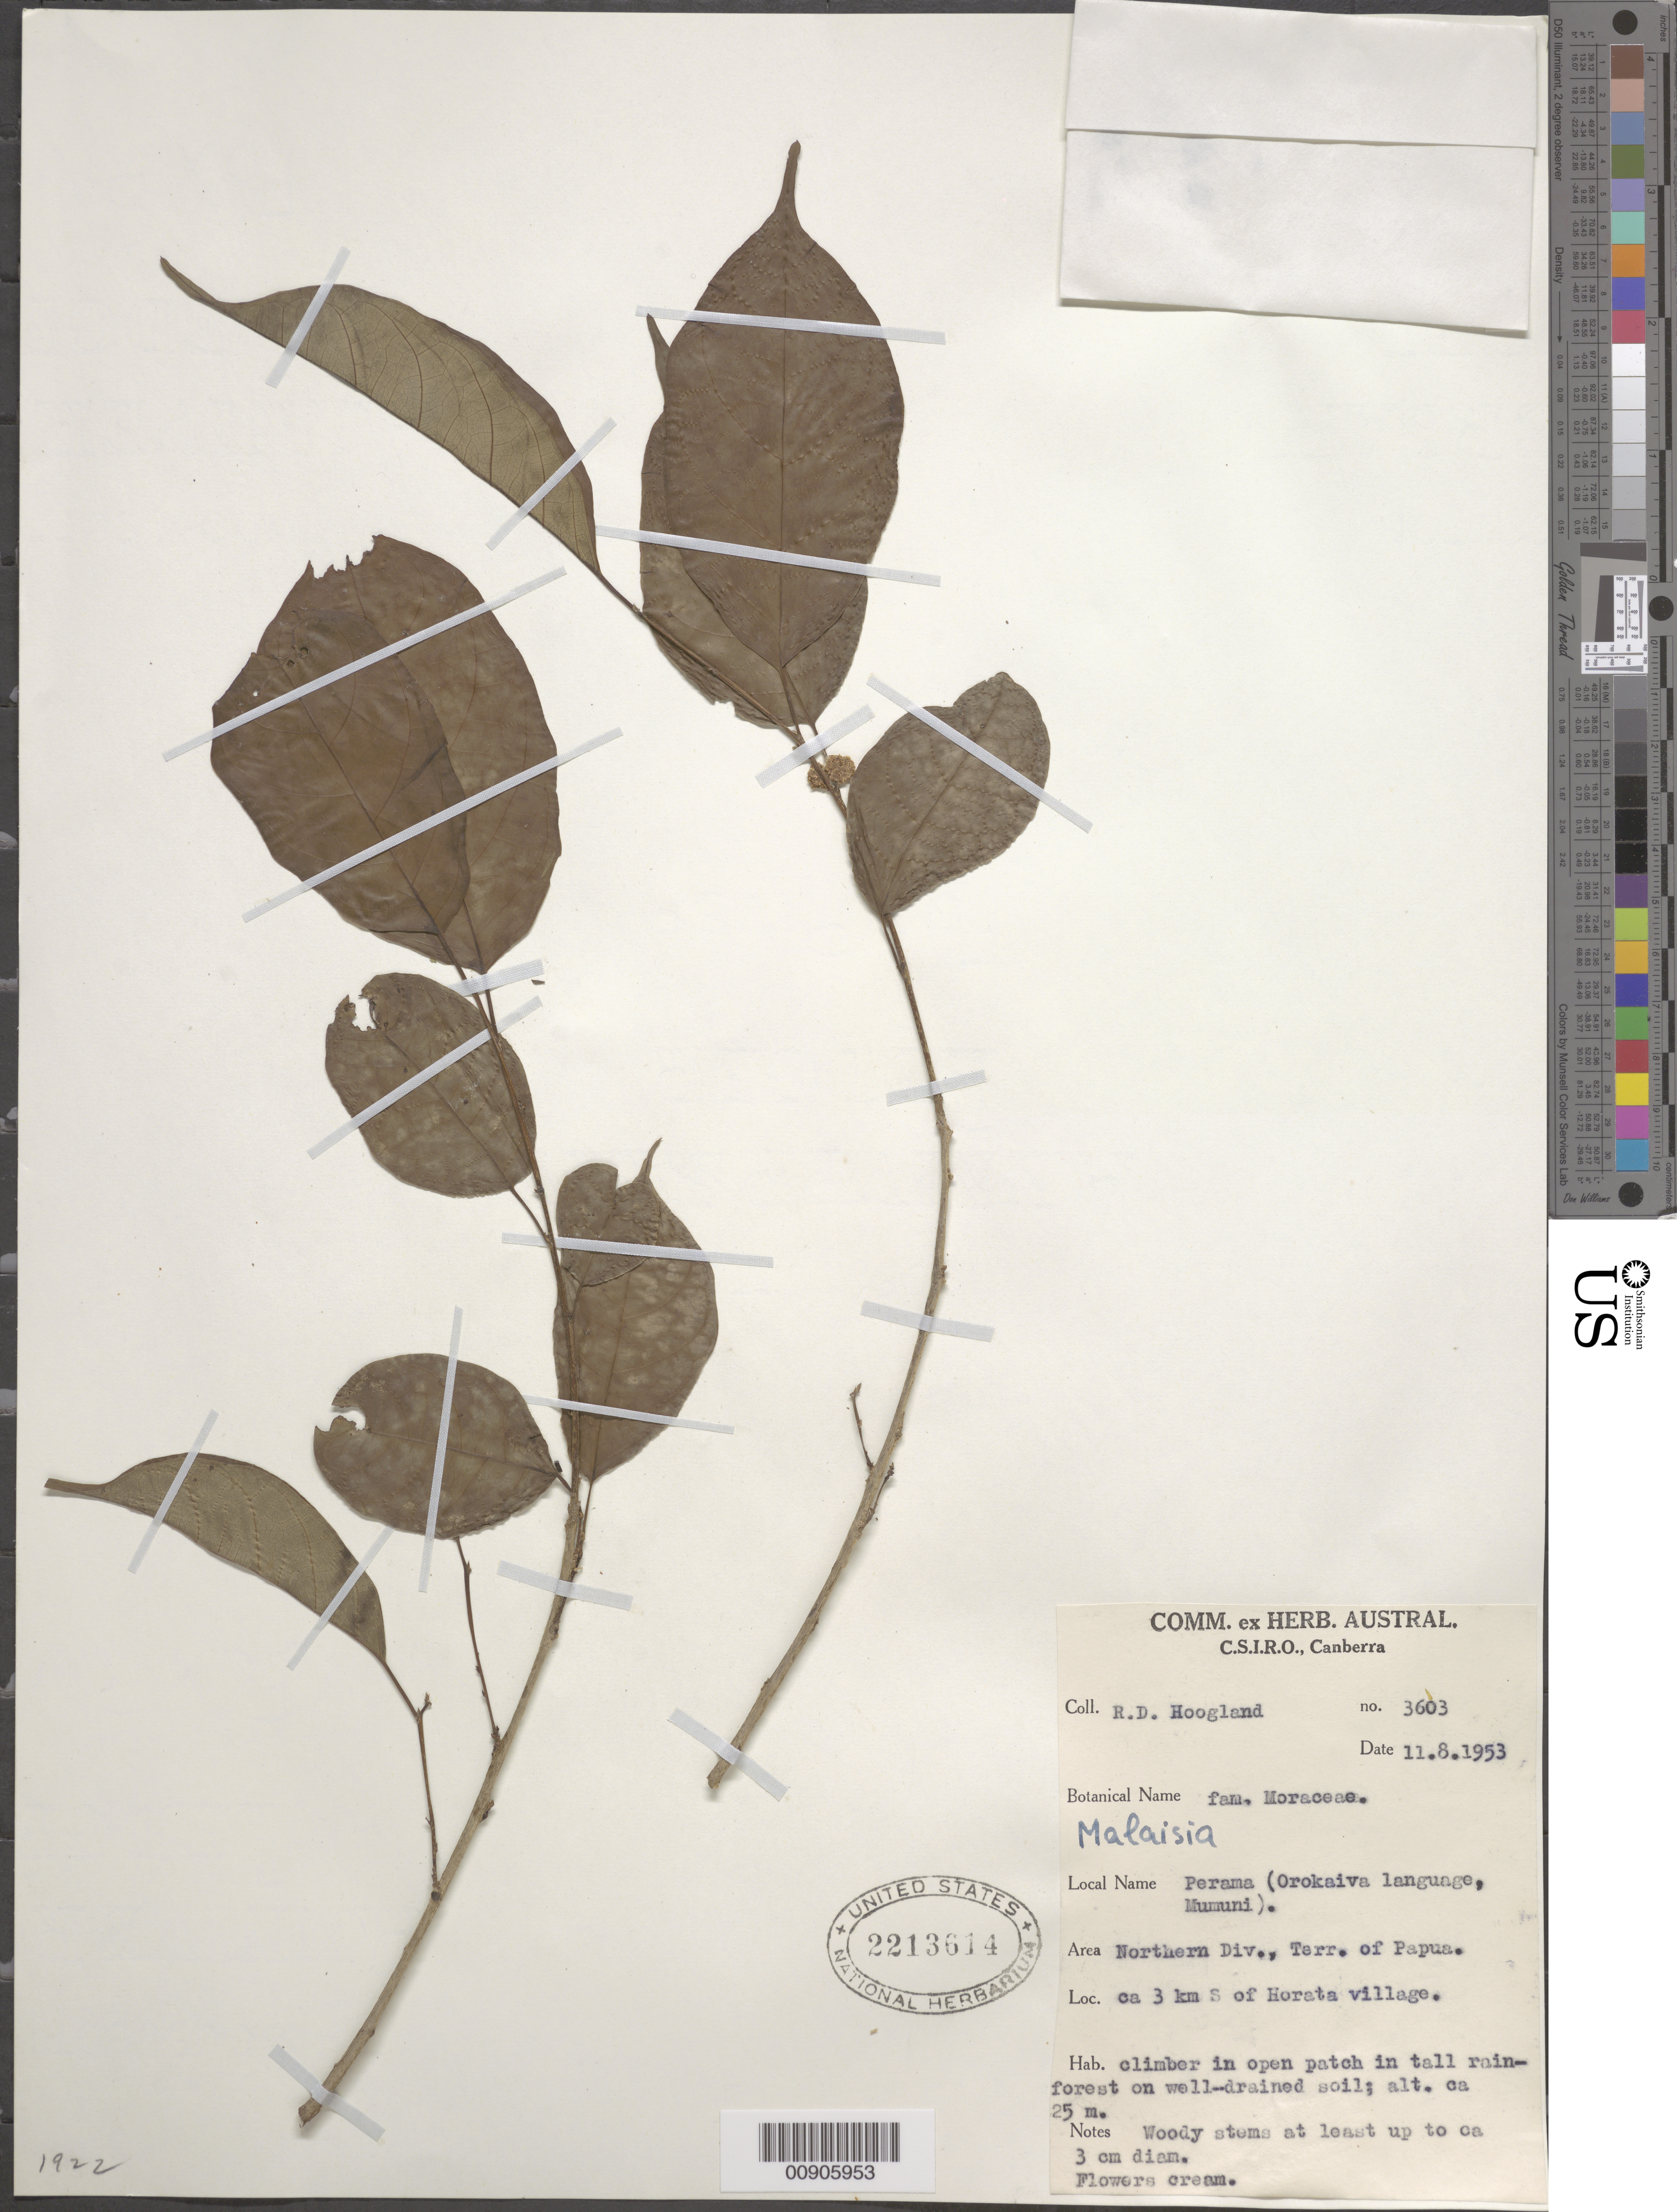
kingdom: Plantae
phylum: Tracheophyta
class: Magnoliopsida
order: Rosales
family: Moraceae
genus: Malaisia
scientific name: Malaisia sp.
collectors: R. D. Hoogland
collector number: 3603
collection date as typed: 08 Nov 1953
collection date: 1953-11-08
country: Papua New Guinea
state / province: Northern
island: New Guinea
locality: ca. 3 km. S of Horata village.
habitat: open patch in tall rainforest on well-drained soil.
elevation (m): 25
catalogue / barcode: US 2213614